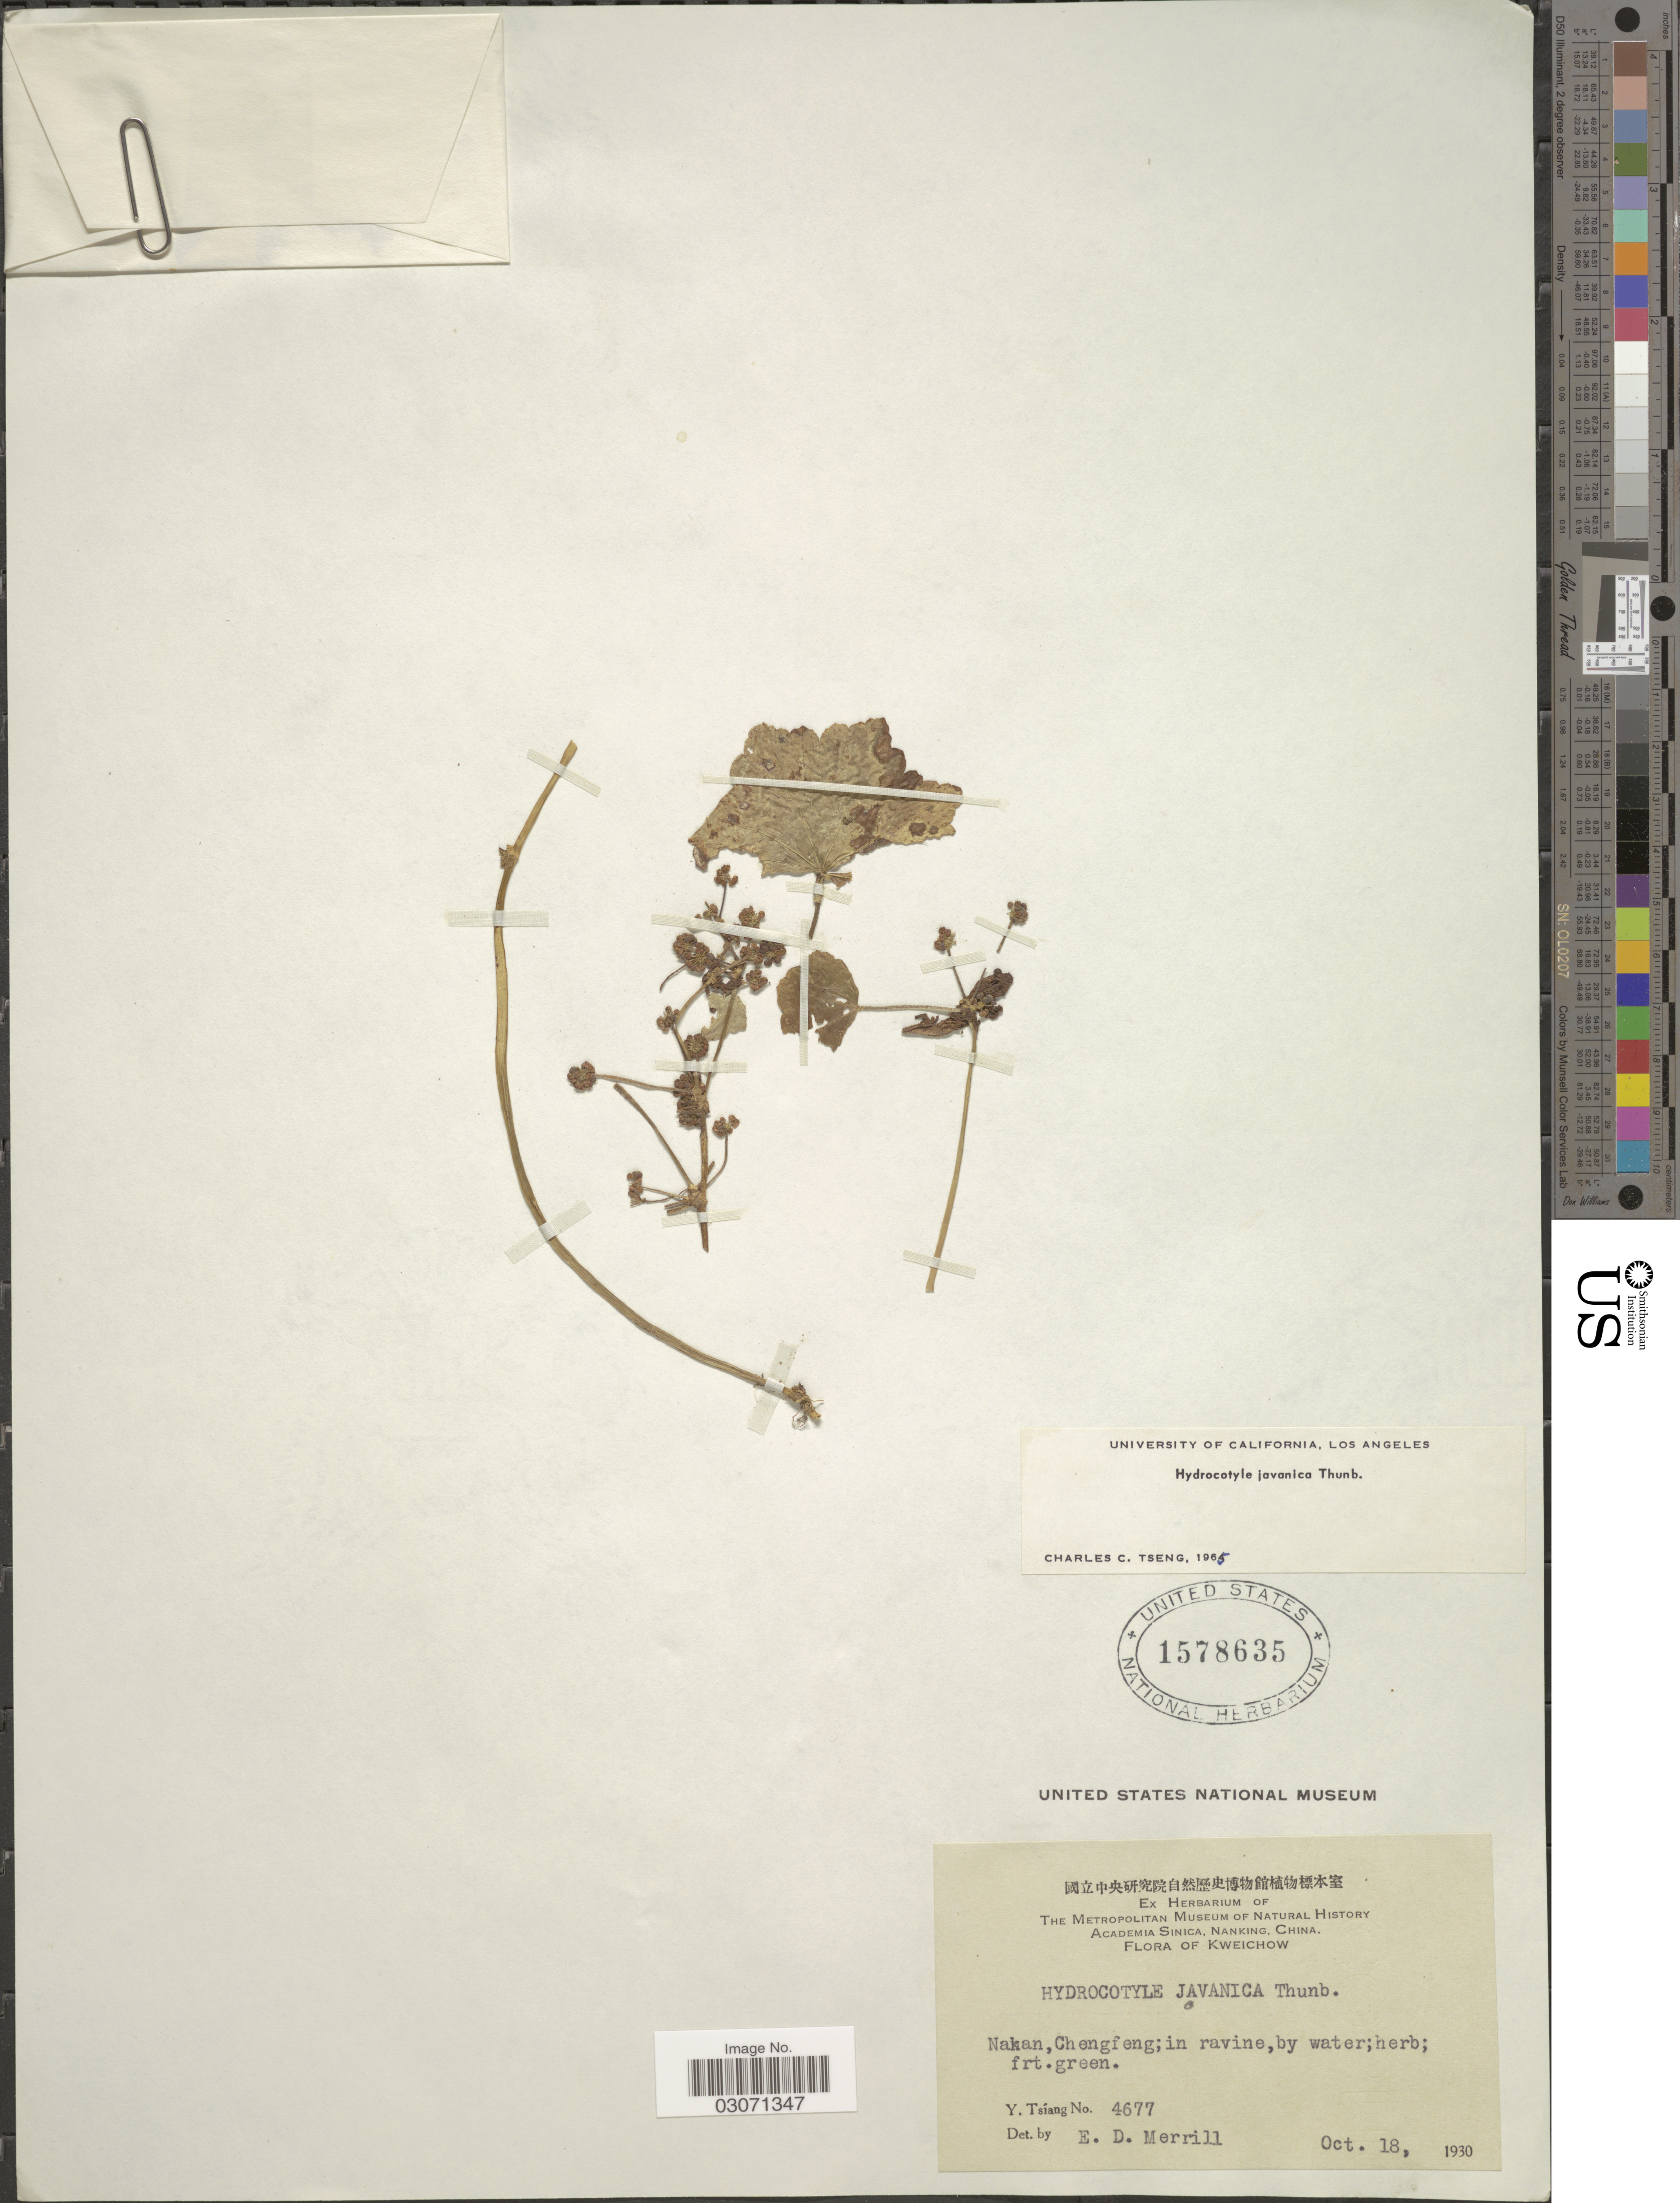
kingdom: Plantae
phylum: Tracheophyta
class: Magnoliopsida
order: Apiales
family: Araliaceae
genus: Hydrocotyle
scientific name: Hydrocotyle javanica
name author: Thunb.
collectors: Y. Tsiang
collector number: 4677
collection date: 1930-10-18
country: China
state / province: Guizhou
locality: Kweichow. Nakan, Chengfeng; in ravine, by water.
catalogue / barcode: US 1578635